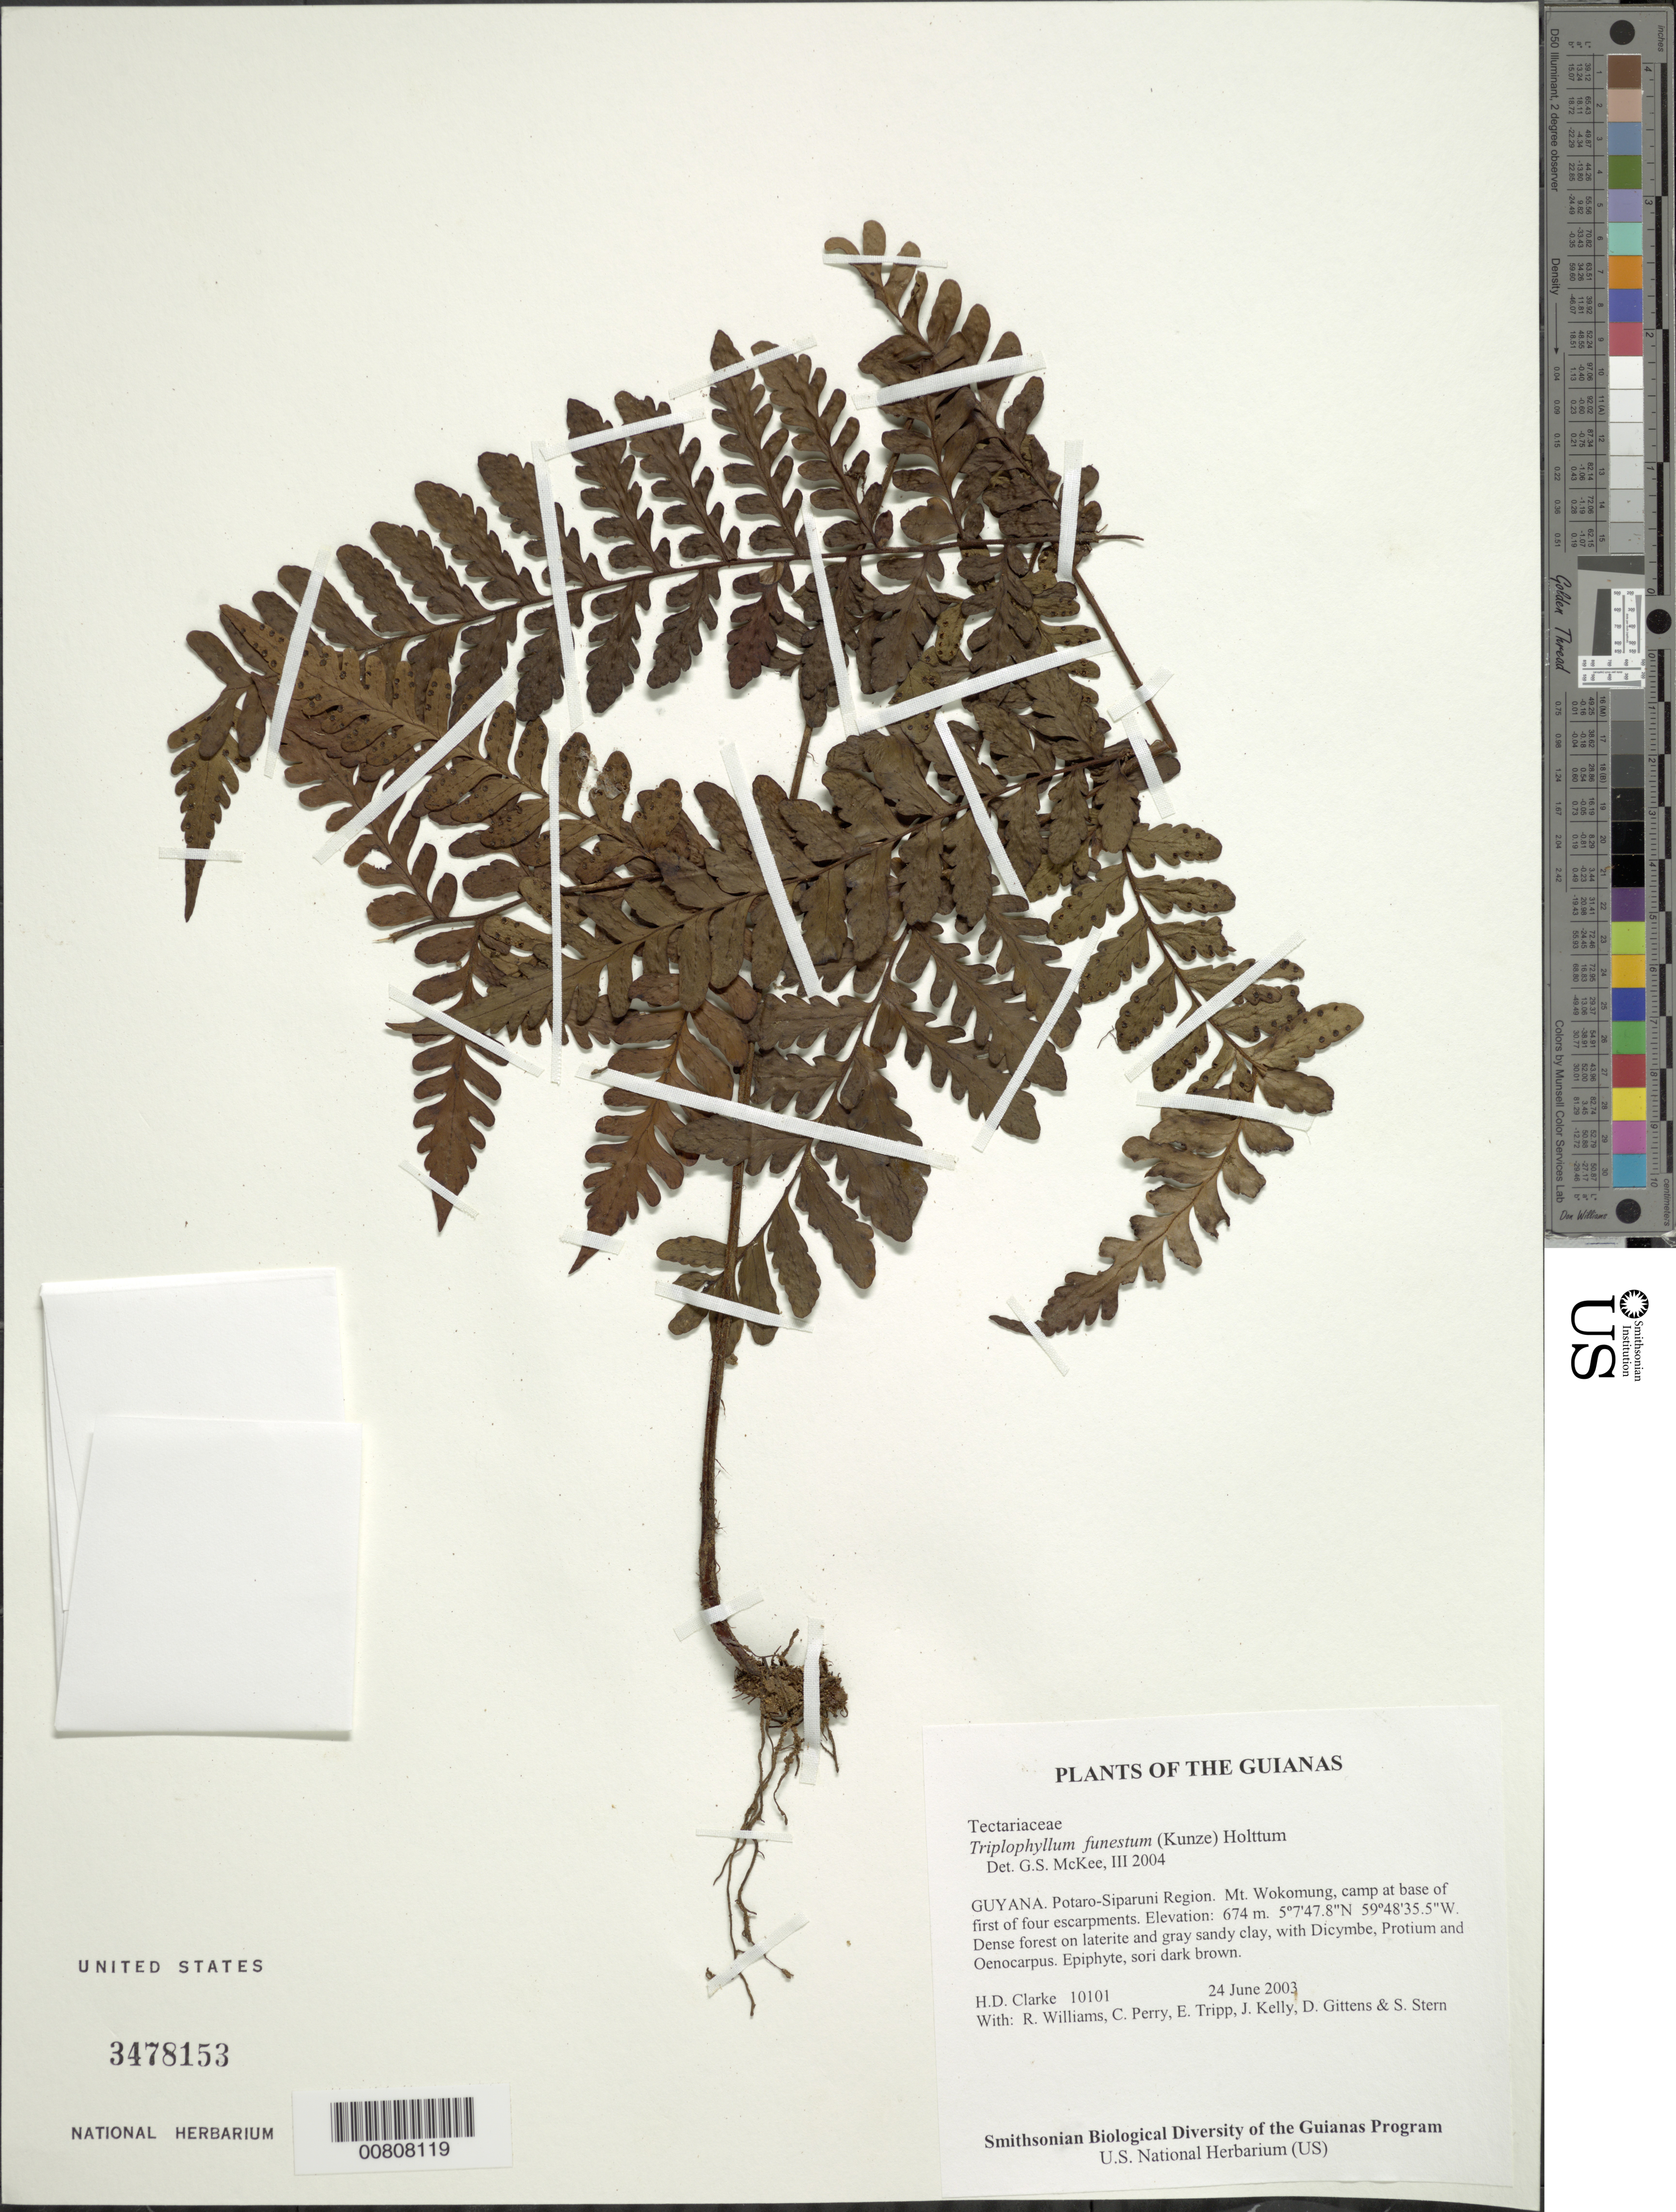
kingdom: Plantae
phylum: Tracheophyta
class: Polypodiopsida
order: Polypodiales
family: Tectariaceae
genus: Triplophyllum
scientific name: Triplophyllum funestum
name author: (Kunze) Holttum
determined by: McKee, G. S., (US), NMNH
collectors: H. D. Clarke, R. Williams, C. Perry, E. Tripp, J. Kelly, D. Gittens & S. R. Stern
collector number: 10101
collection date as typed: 24 June 2003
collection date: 2003-06-24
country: Guyana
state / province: Potaro-Siparuni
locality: Mt. Wokomung, camp at base of first of four escarpments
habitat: Dense forest on laterite and gray sandy clay, with Dicymbe, Protium and Oenocarpus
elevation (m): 674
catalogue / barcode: US 3478153